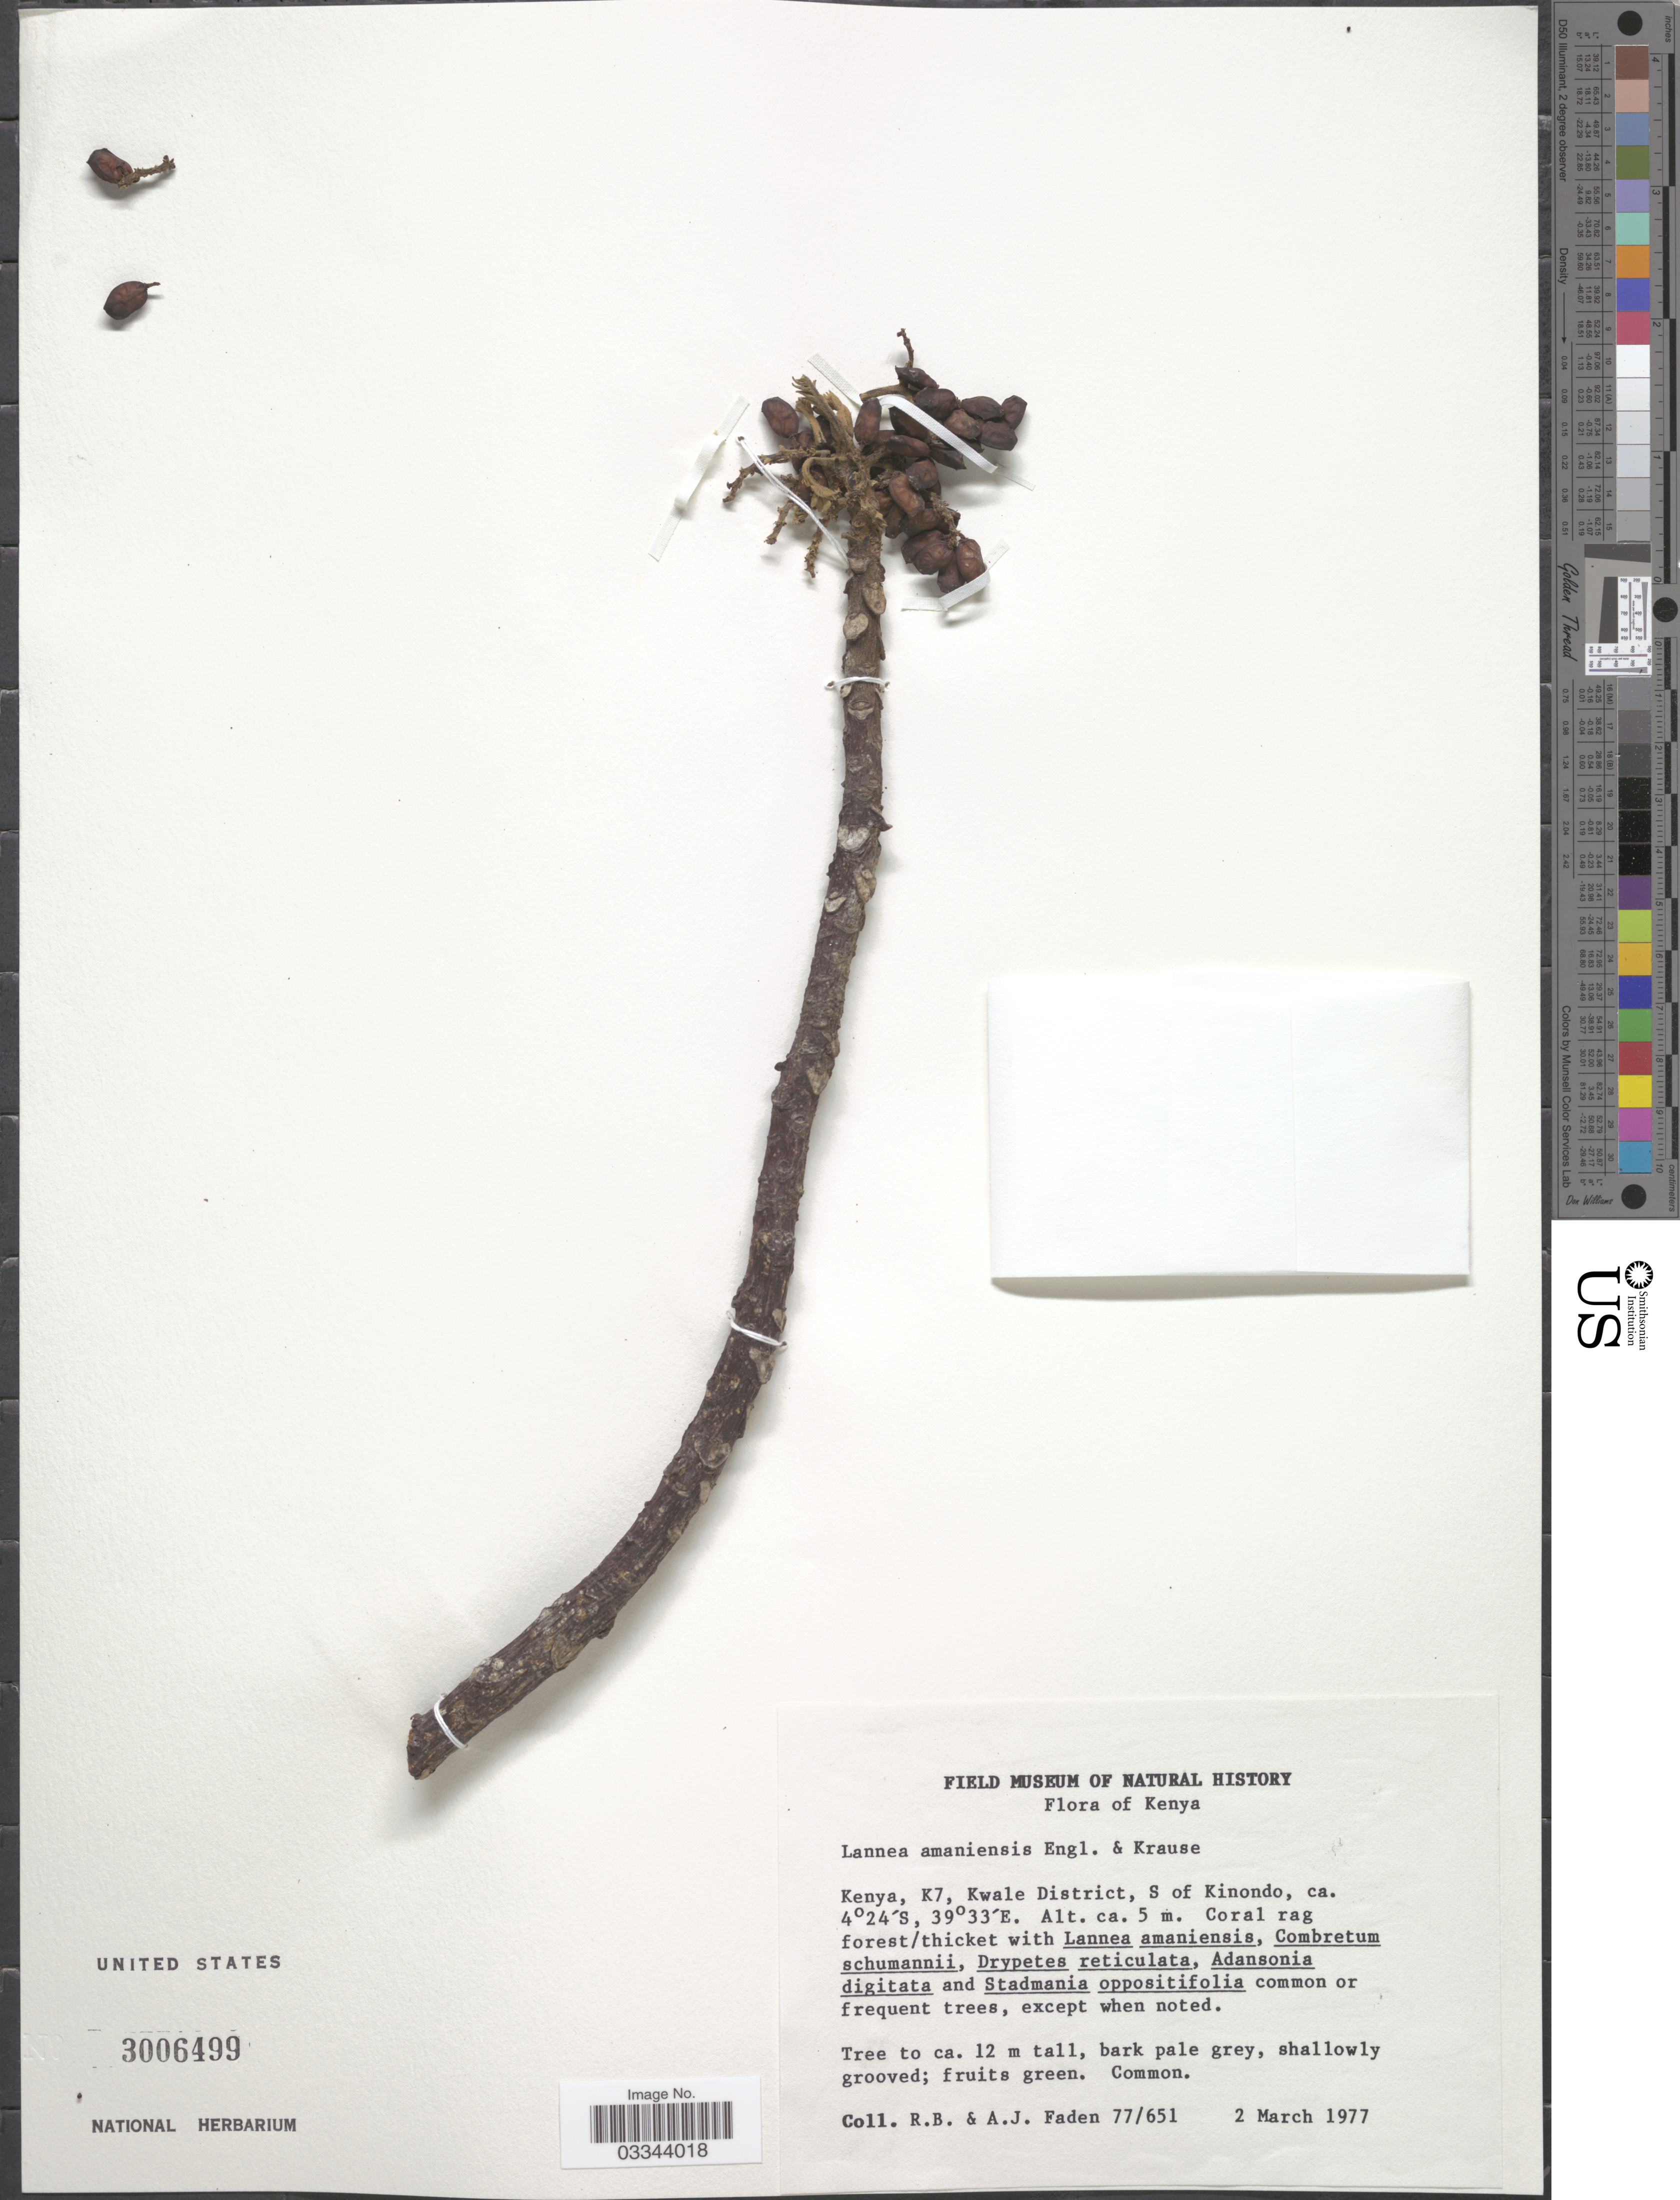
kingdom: Plantae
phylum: Tracheophyta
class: Magnoliopsida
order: Sapindales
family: Anacardiaceae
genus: Lannea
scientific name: Lannea amaniensis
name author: Engl. & K. Krause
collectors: R. B. Faden & A. J. Faden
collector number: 77/651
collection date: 1977-03-02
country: Kenya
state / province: Kwale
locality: K7, Kwale District, S of Kinondo.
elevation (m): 5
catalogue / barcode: US 3006499